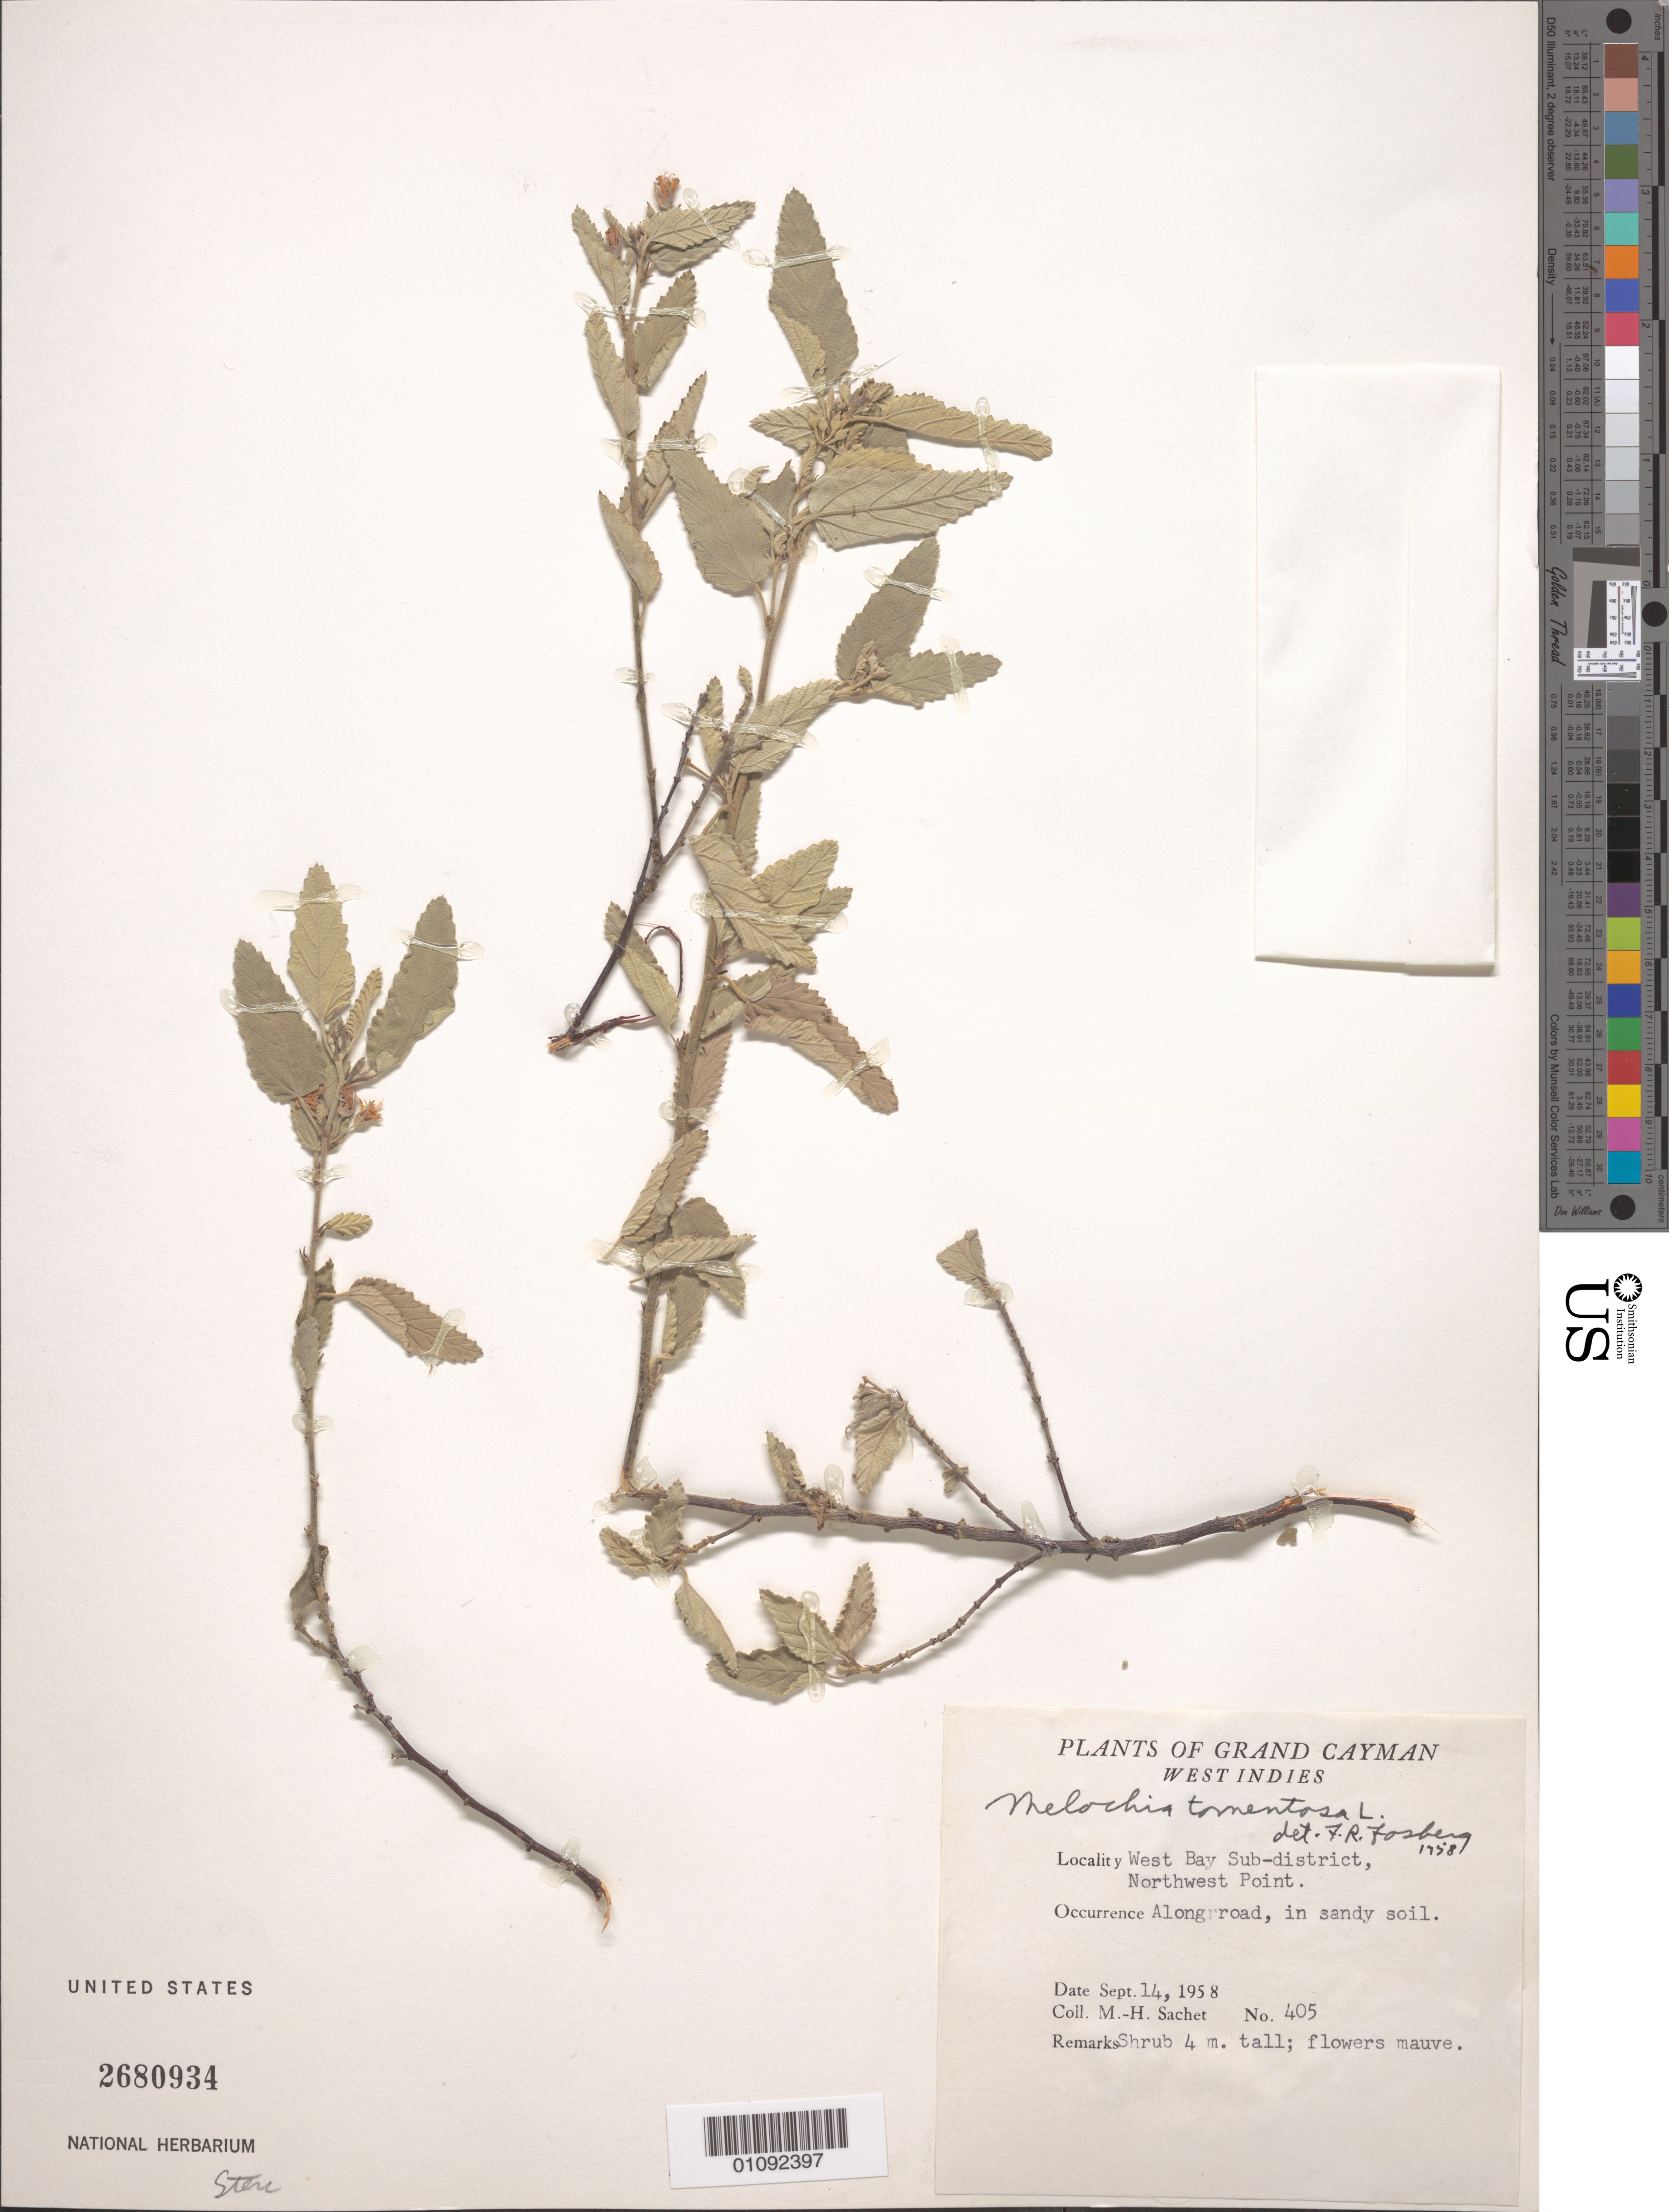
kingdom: Plantae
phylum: Tracheophyta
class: Magnoliopsida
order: Malvales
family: Malvaceae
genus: Melochia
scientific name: Melochia tomentosa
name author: L.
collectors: M.-H. Sachet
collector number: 405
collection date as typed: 14 Sep 1958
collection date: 1958-09-14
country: Cayman Islands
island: Grand Cayman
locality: West Bay Sub-district, Northwest Point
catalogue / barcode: US 2680934